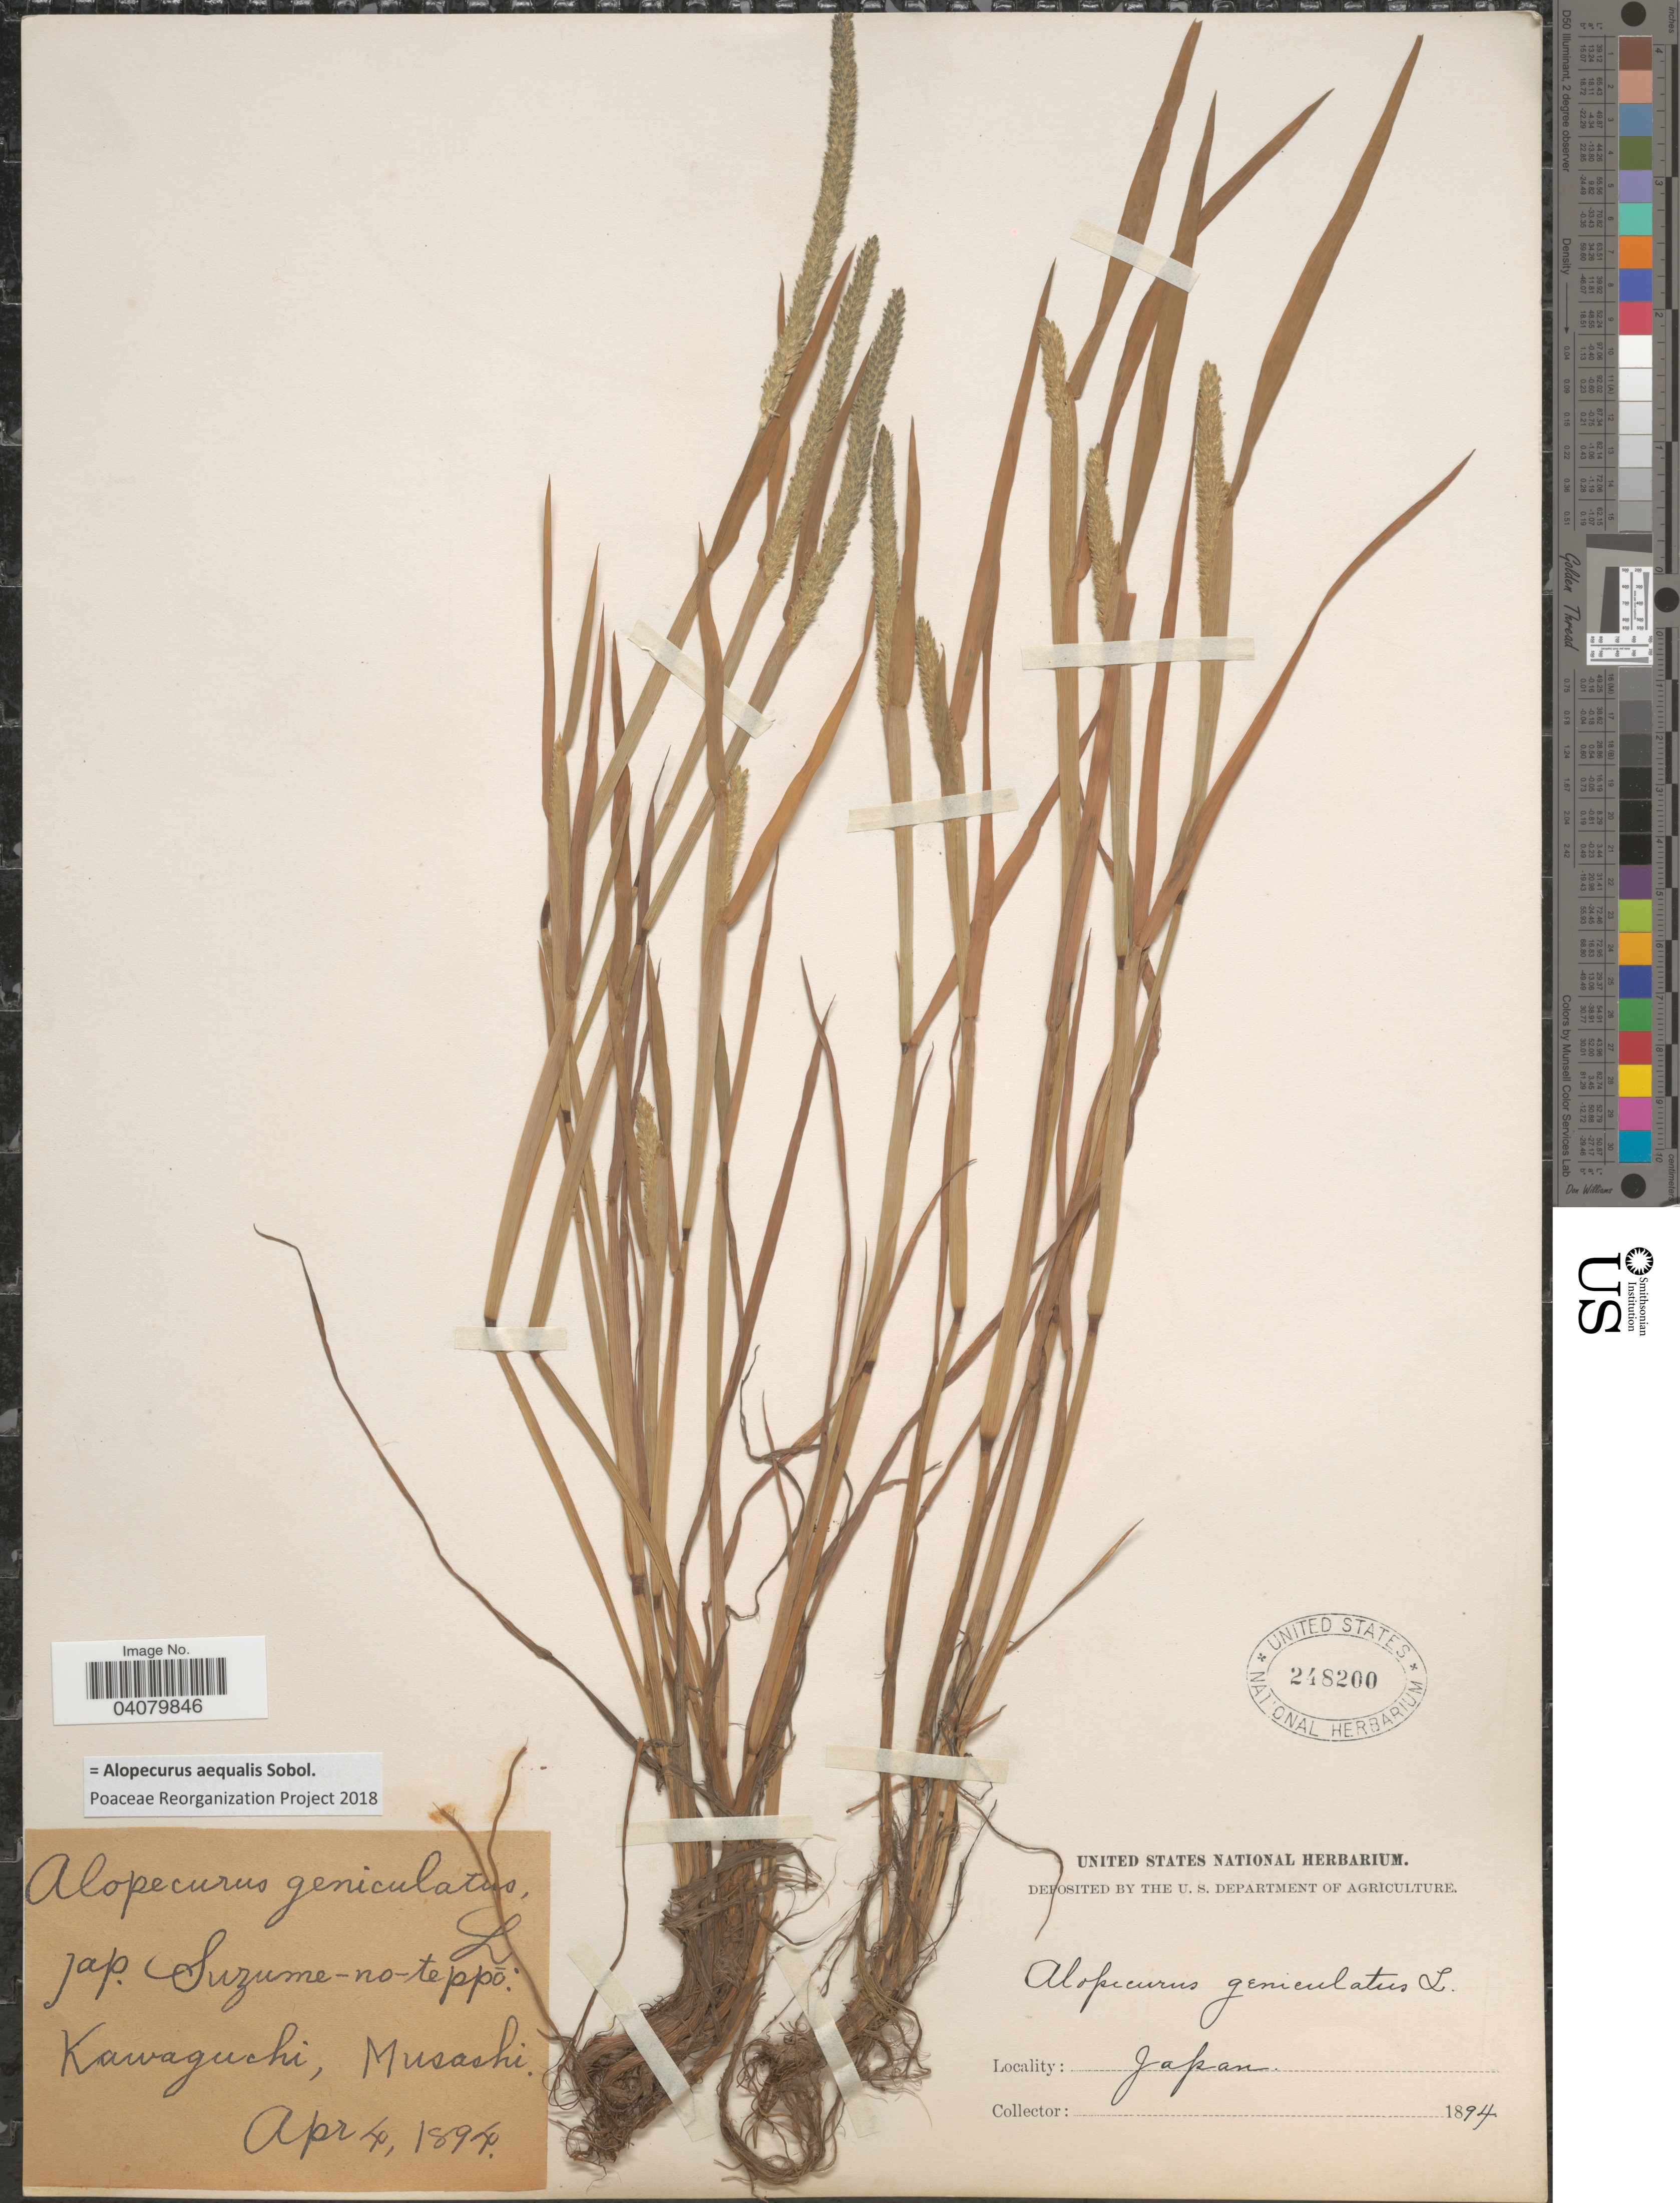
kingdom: Plantae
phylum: Tracheophyta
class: Liliopsida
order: Poales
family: Poaceae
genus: Alopecurus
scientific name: Alopecurus aequalis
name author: Sobol.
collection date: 1894-04-04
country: Japan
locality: Kawaguchi, Musashi.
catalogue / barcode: US 248200